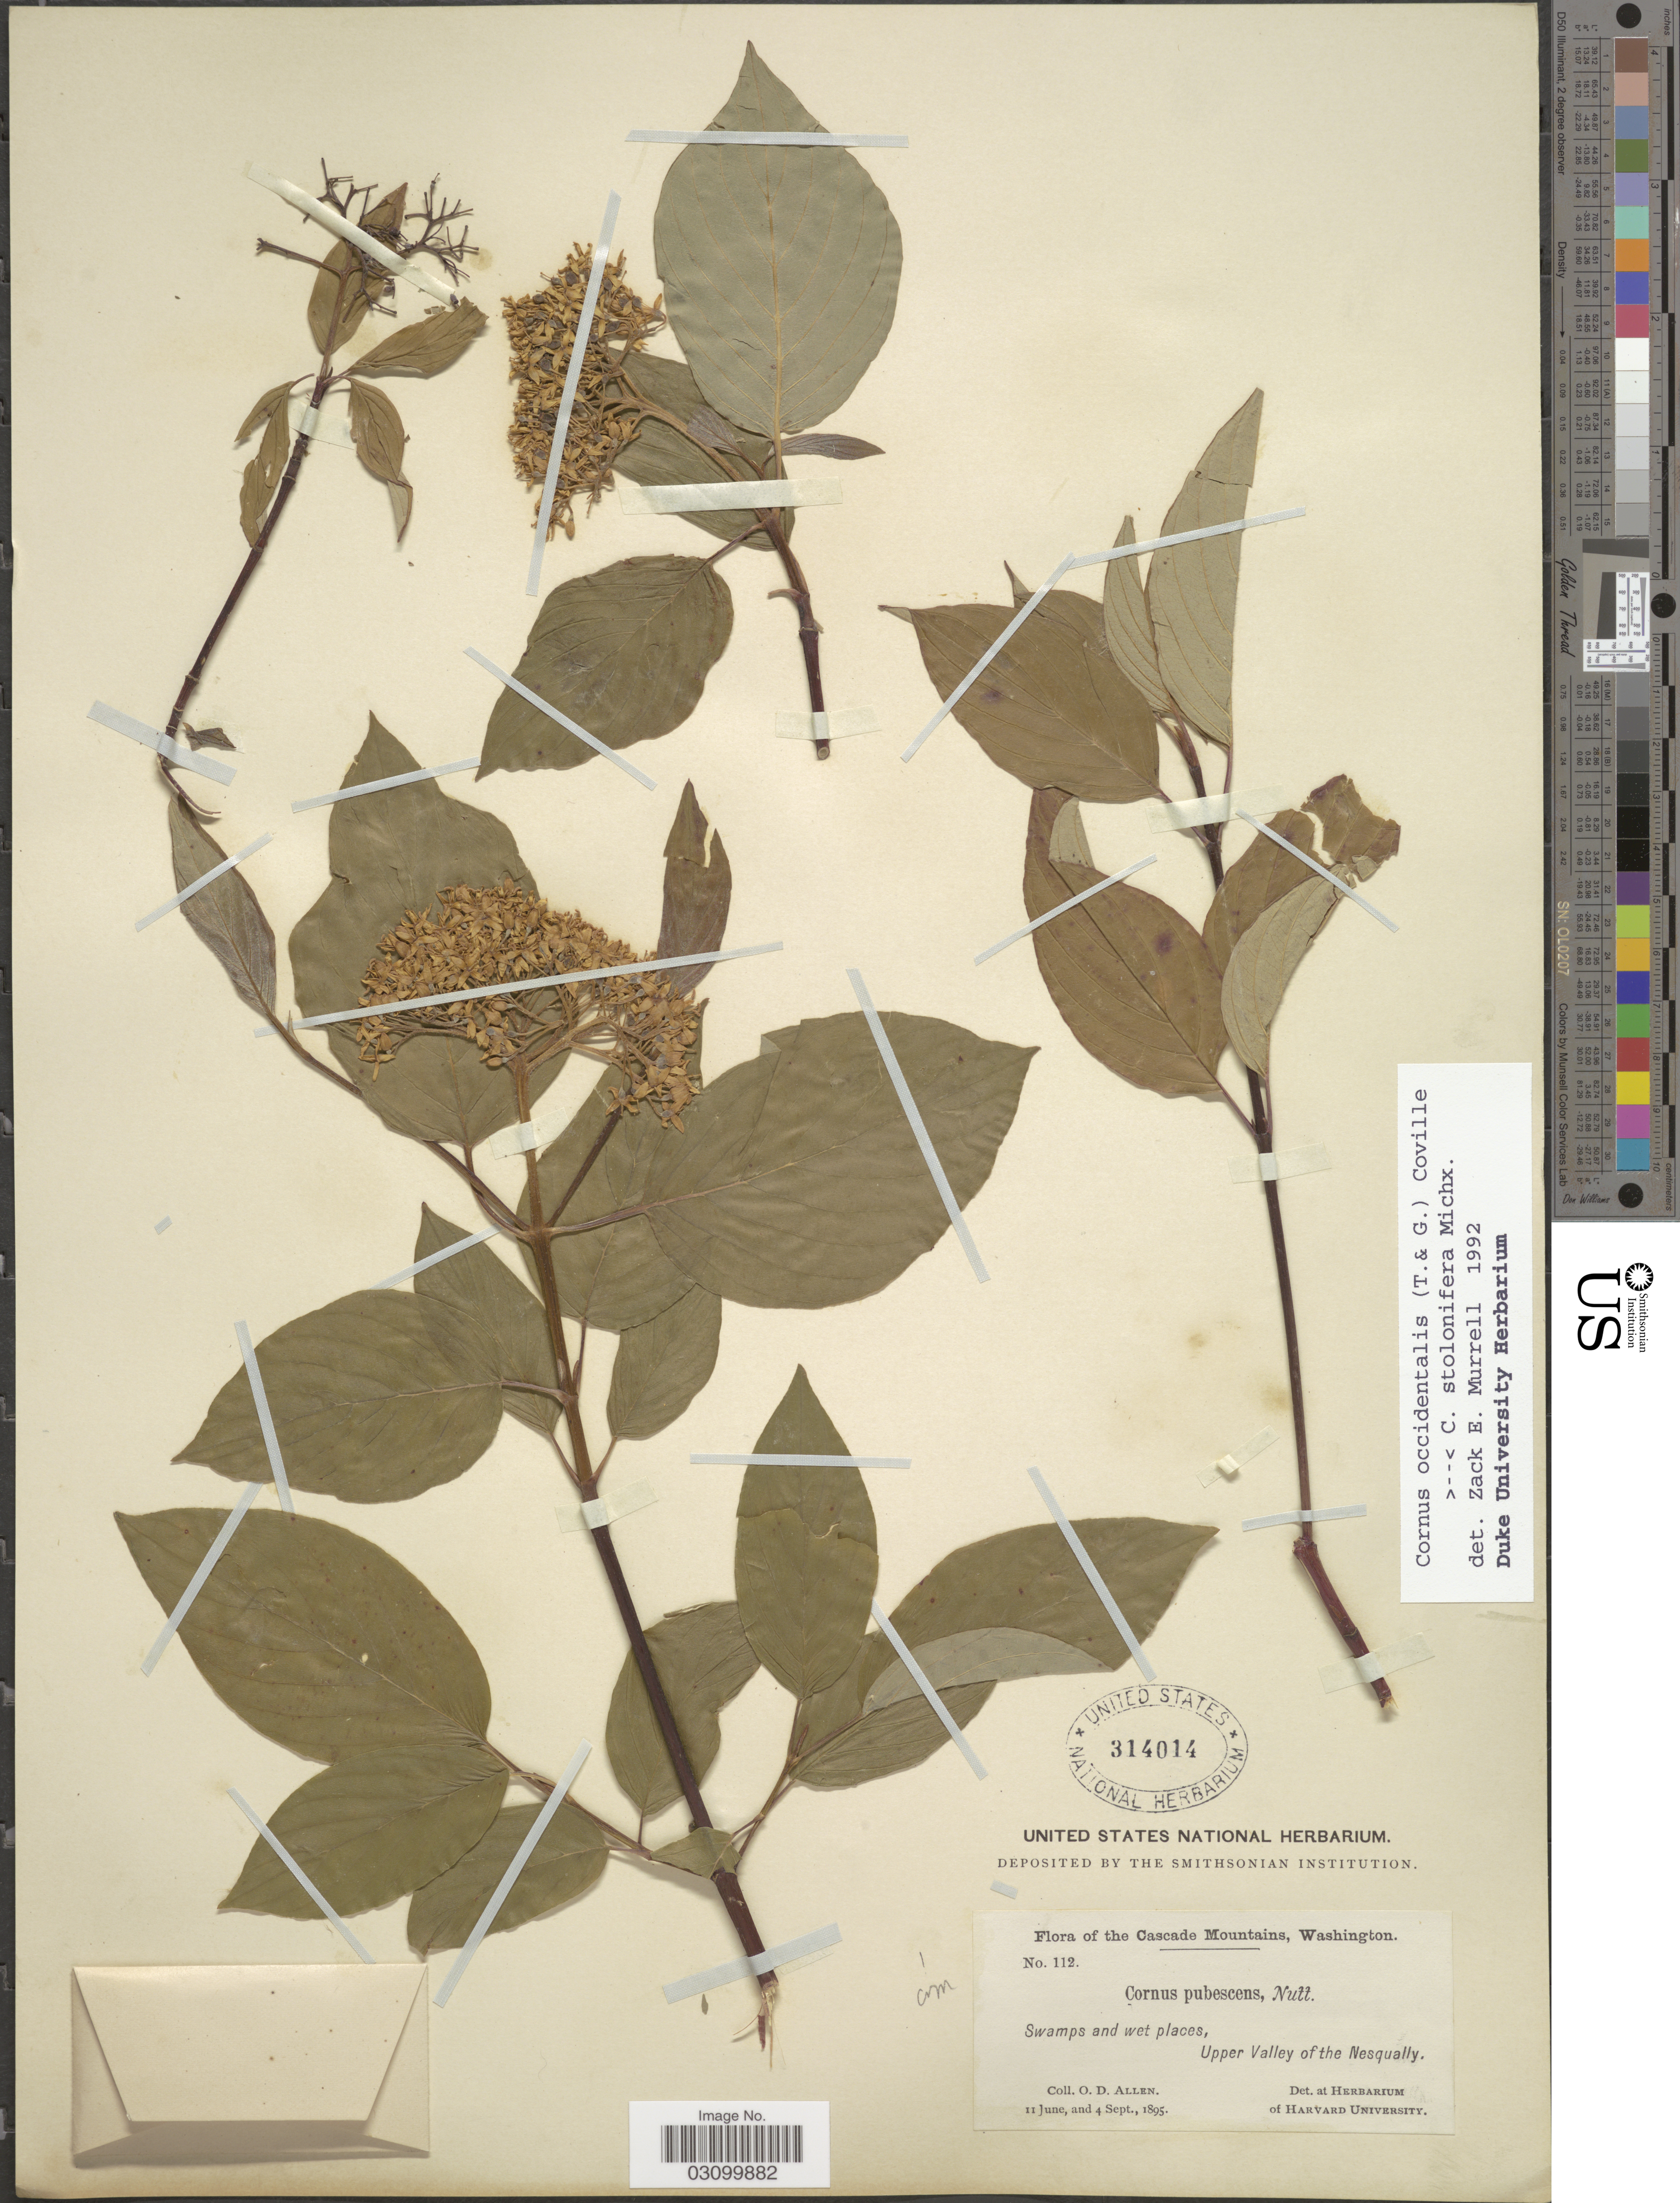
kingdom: Plantae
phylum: Tracheophyta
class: Magnoliopsida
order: Cornales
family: Cornaceae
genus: Cornus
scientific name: Cornus sp.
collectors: O. D. Allen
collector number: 112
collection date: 1895-06-11/1895-09-04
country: United States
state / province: Washington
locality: Cascade Mountains. Swamps and wet places, Upper Valley of the Nesqually.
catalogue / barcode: US 314014